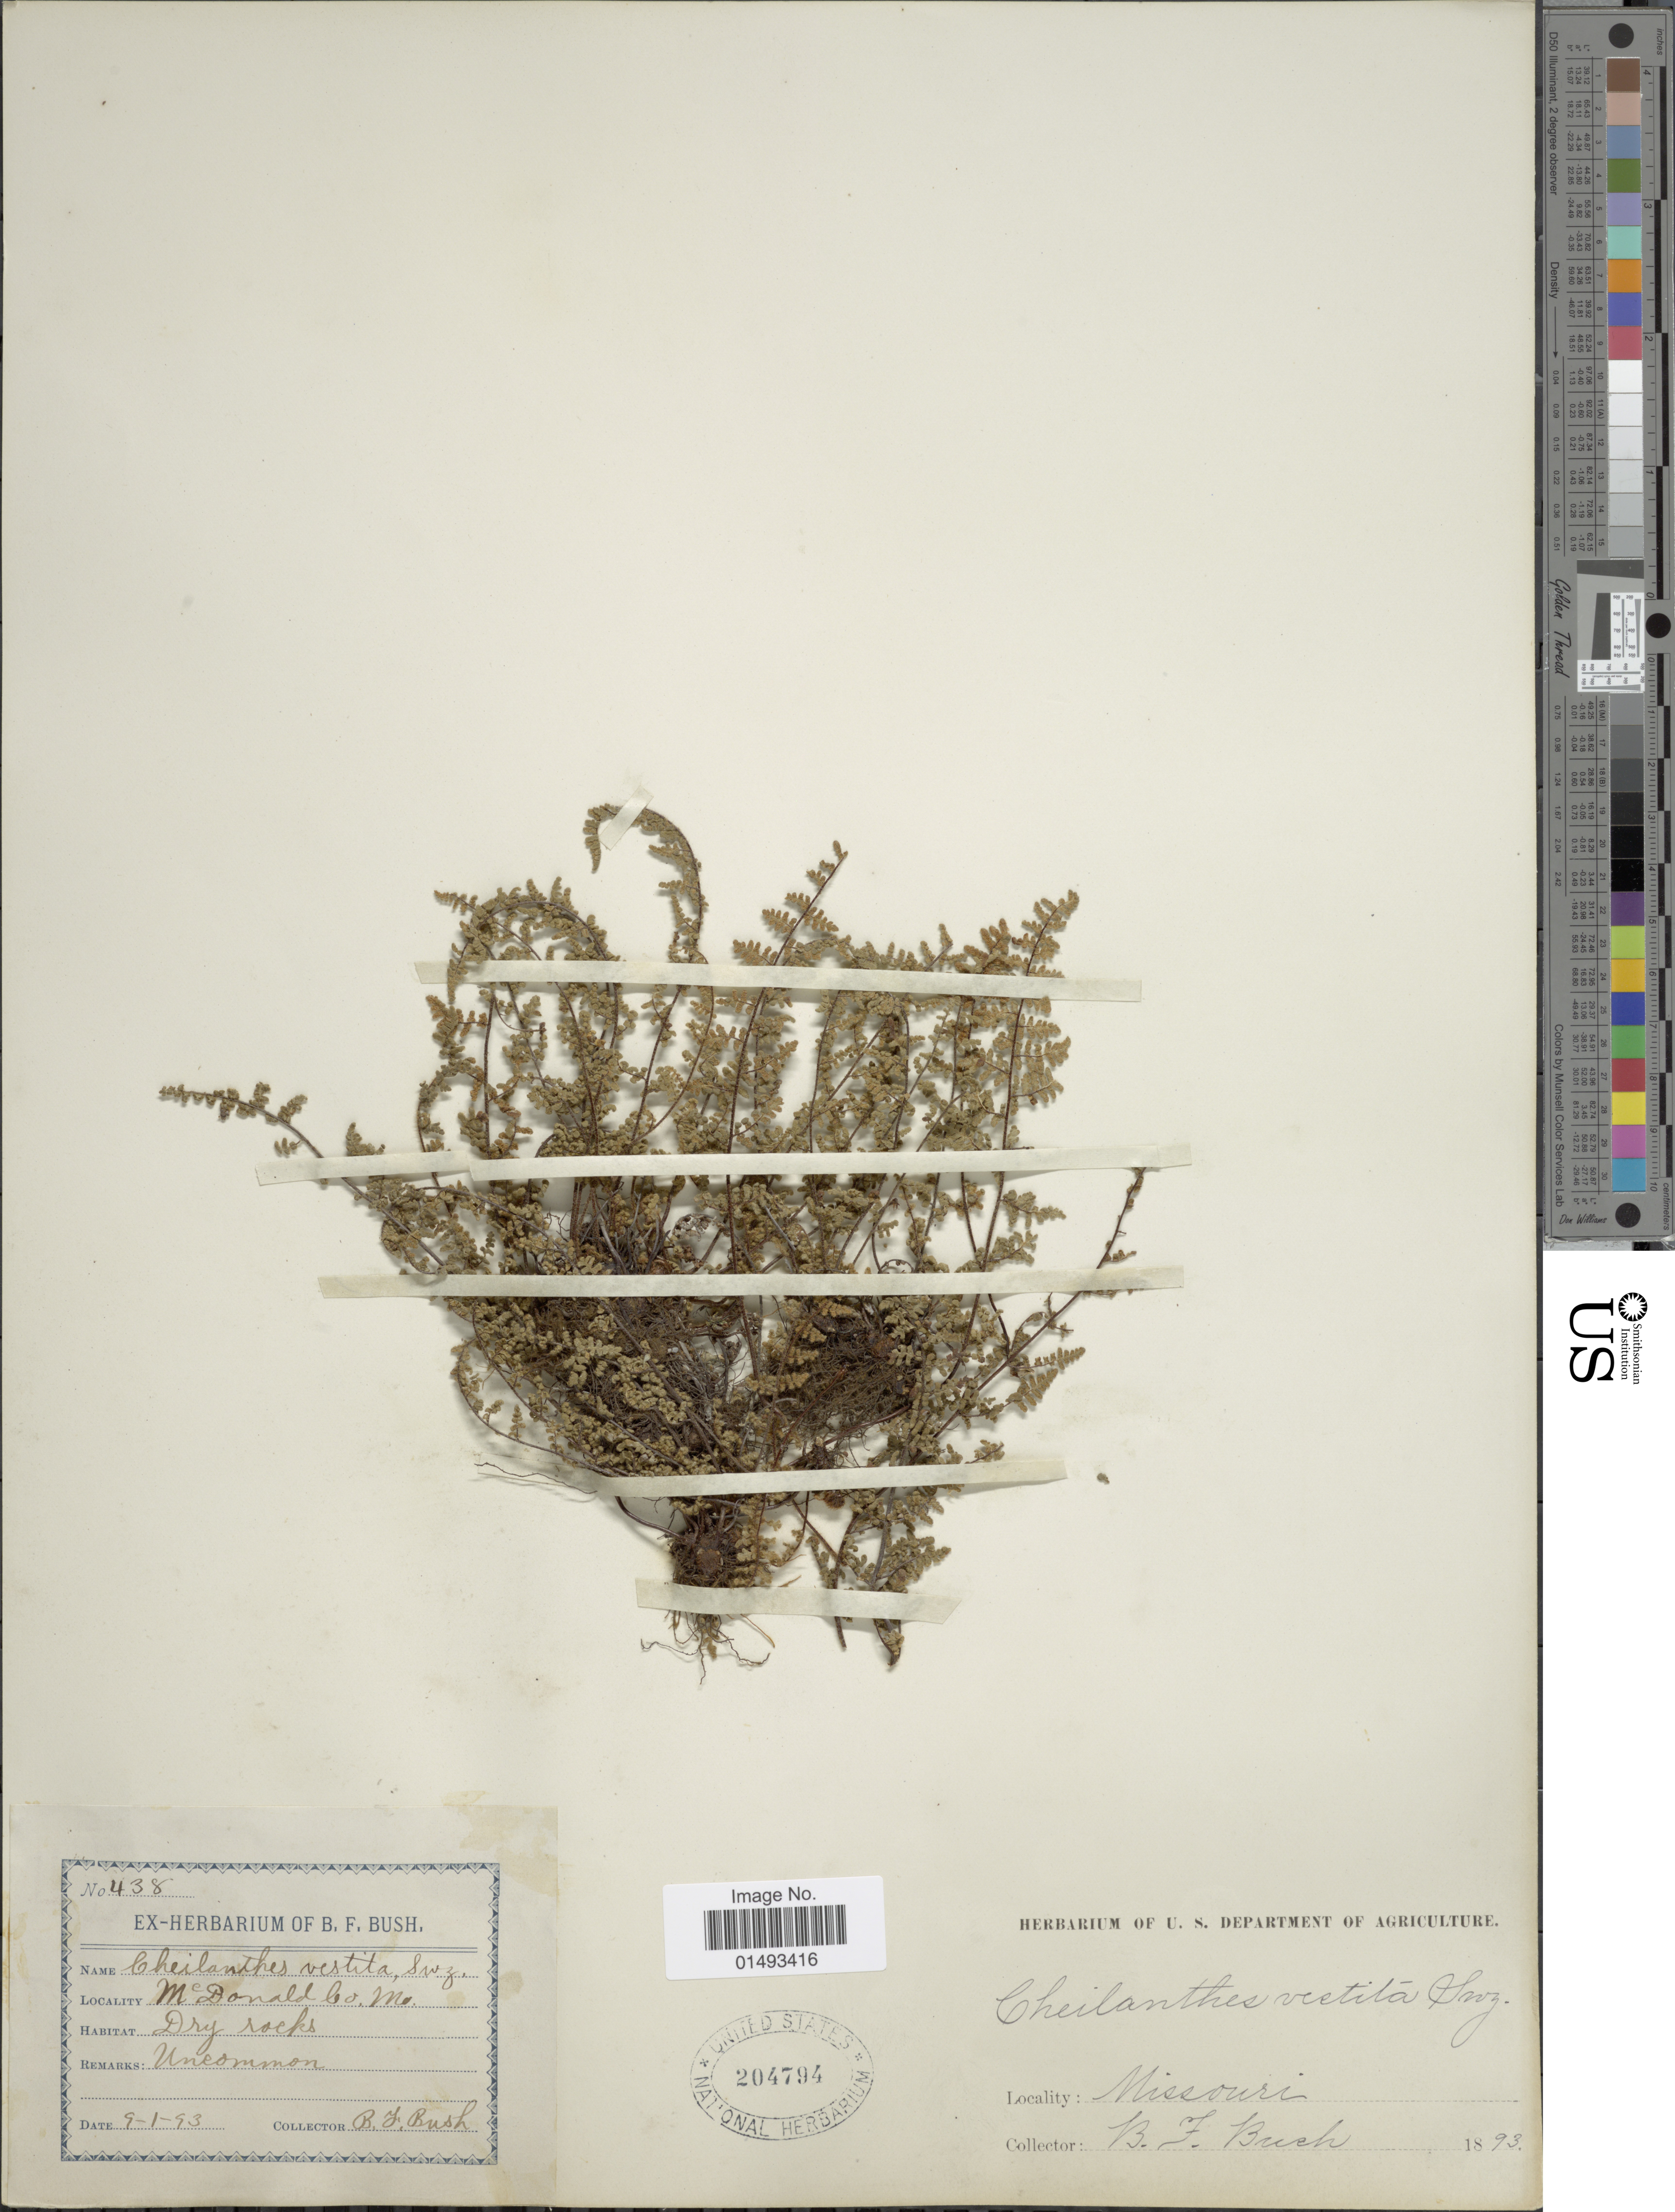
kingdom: Plantae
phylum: Tracheophyta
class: Polypodiopsida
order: Polypodiales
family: Pteridaceae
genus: Myriopteris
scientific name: Myriopteris lanosa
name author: (Michx.) Grusz & Windham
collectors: B. F. Bush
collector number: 438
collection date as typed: Transcribed d/m/y: 1/9/93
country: United States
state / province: Missouri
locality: McDonald Co. Mo.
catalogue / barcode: US 204794